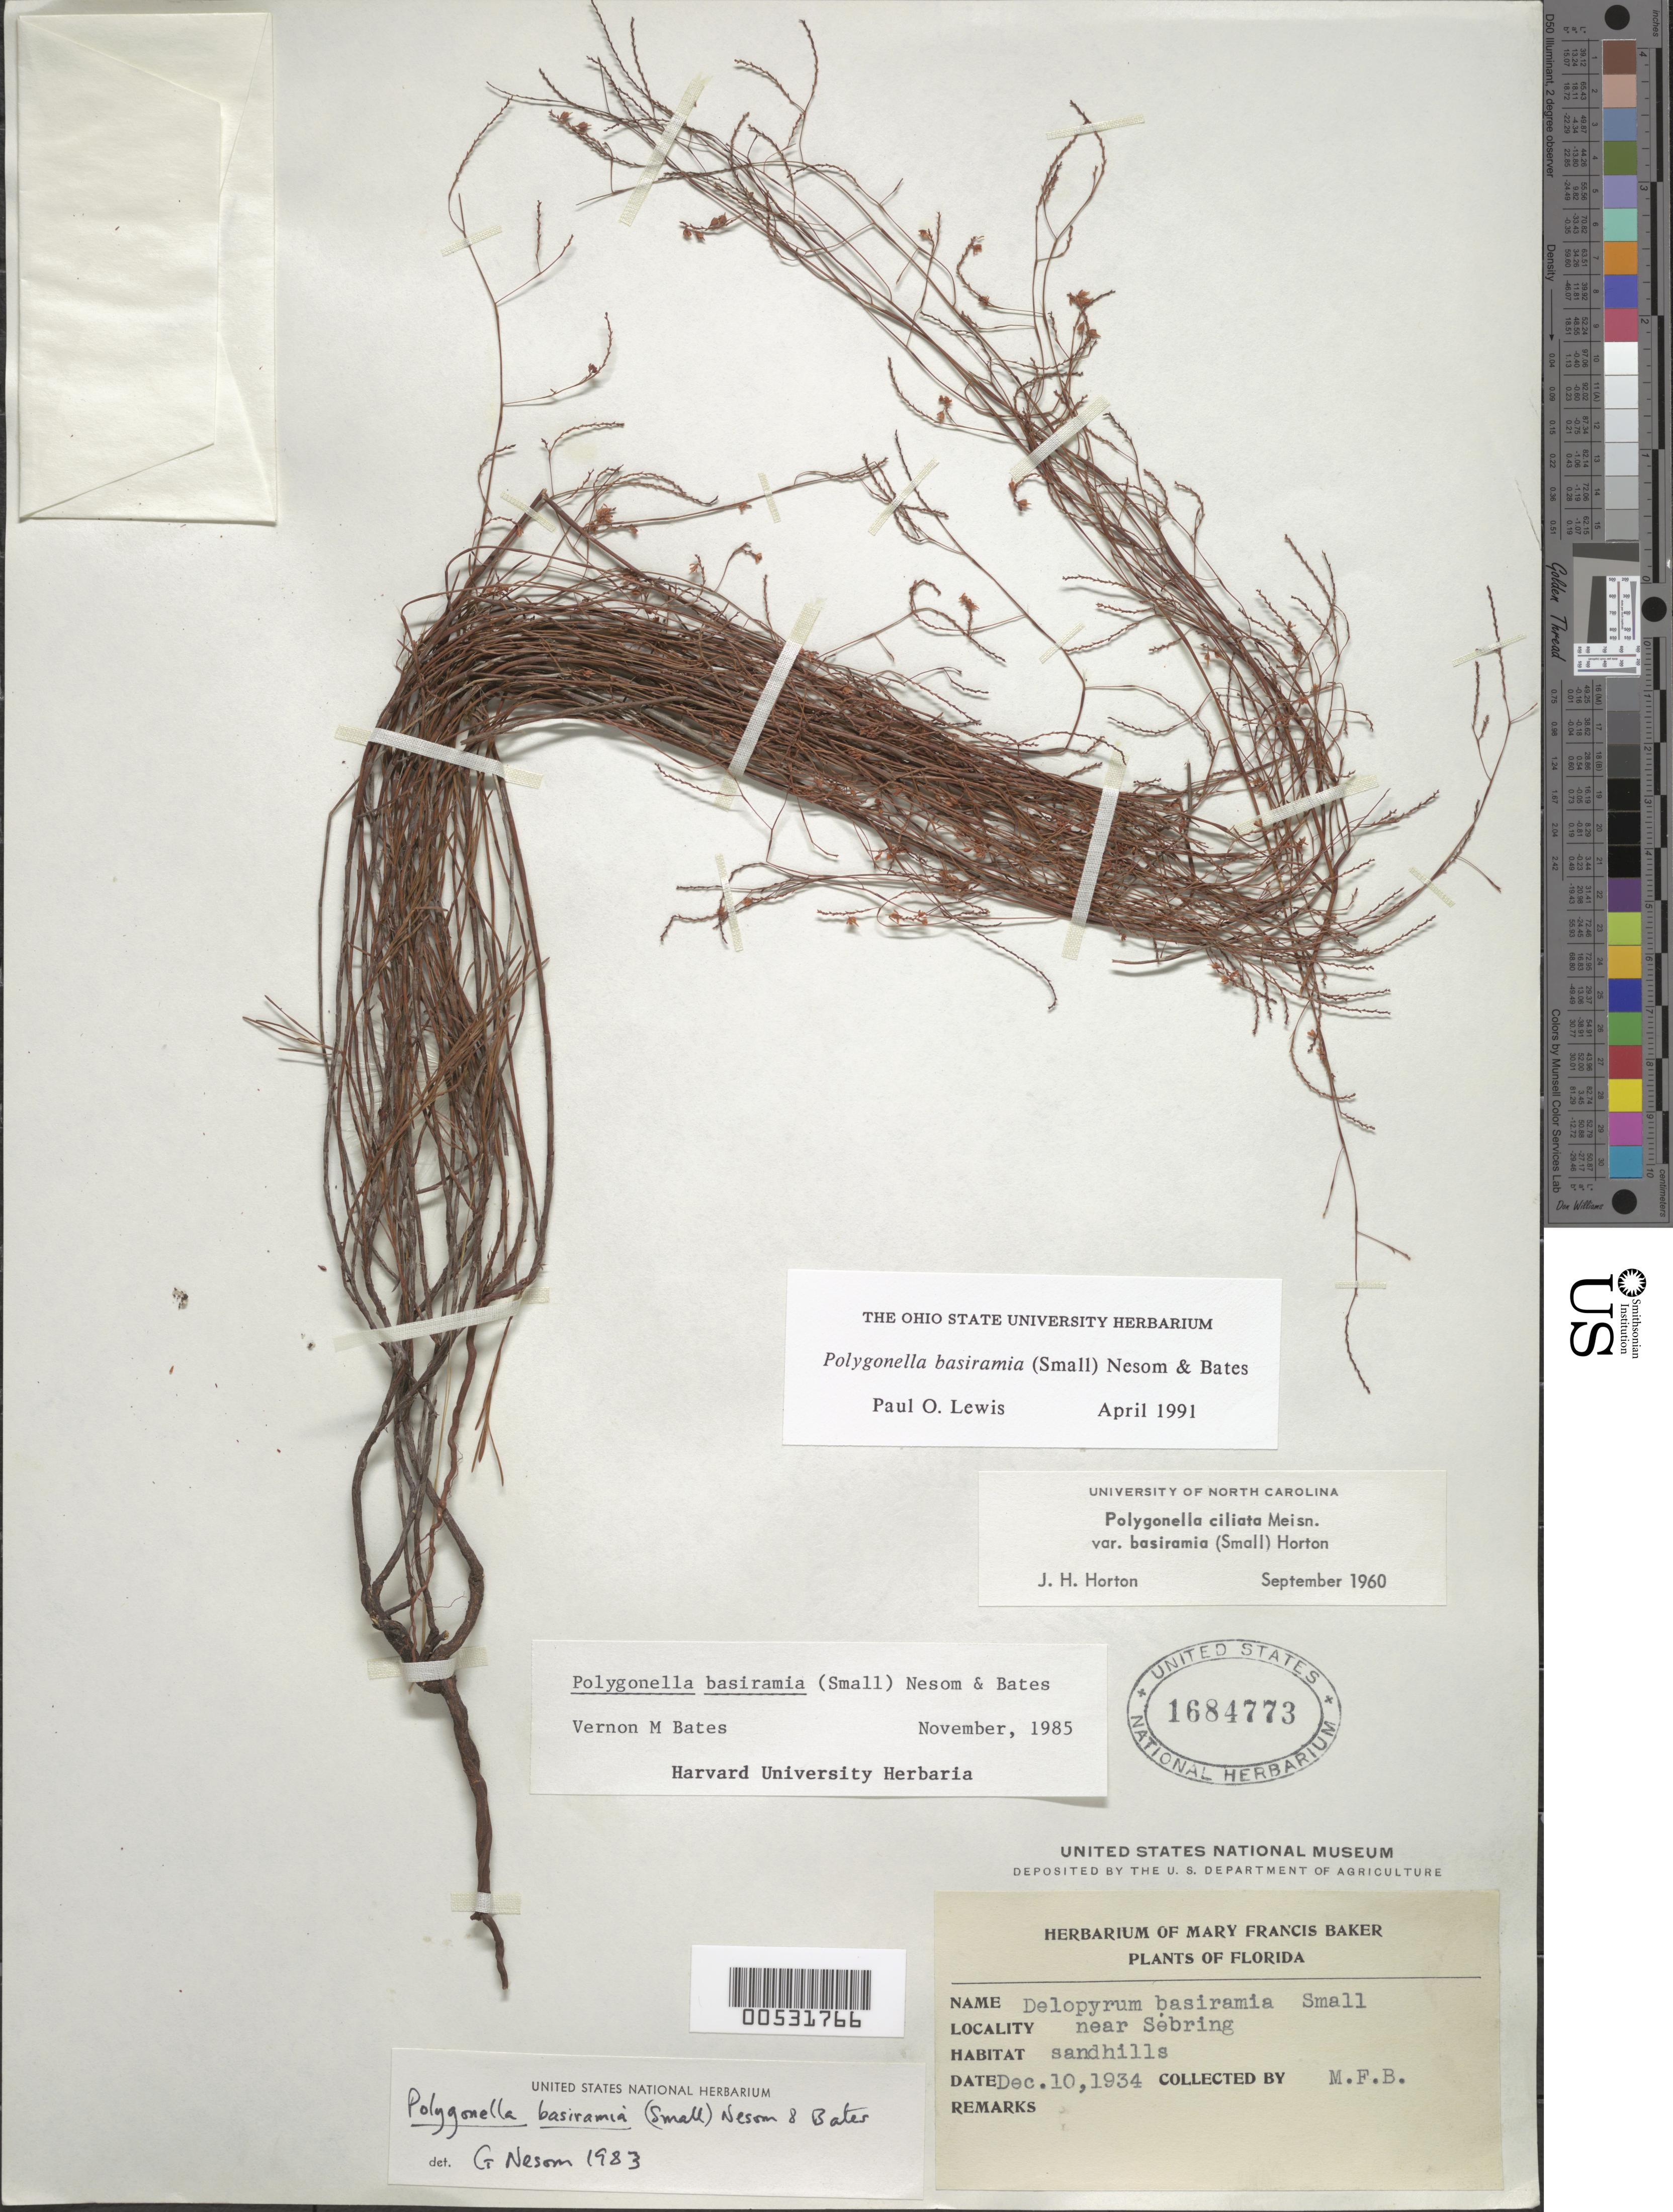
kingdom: Plantae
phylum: Tracheophyta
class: Magnoliopsida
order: Caryophyllales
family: Polygonaceae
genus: Polygonella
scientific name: Polygonella basiramia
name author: (Small) G.L. Nesom & V.M. Bates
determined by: Lewis, P. O.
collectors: M. F. Baker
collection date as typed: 10 Dec 1934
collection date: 1934-12-10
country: United States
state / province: Florida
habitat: Sandhills.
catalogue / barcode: US 1684773